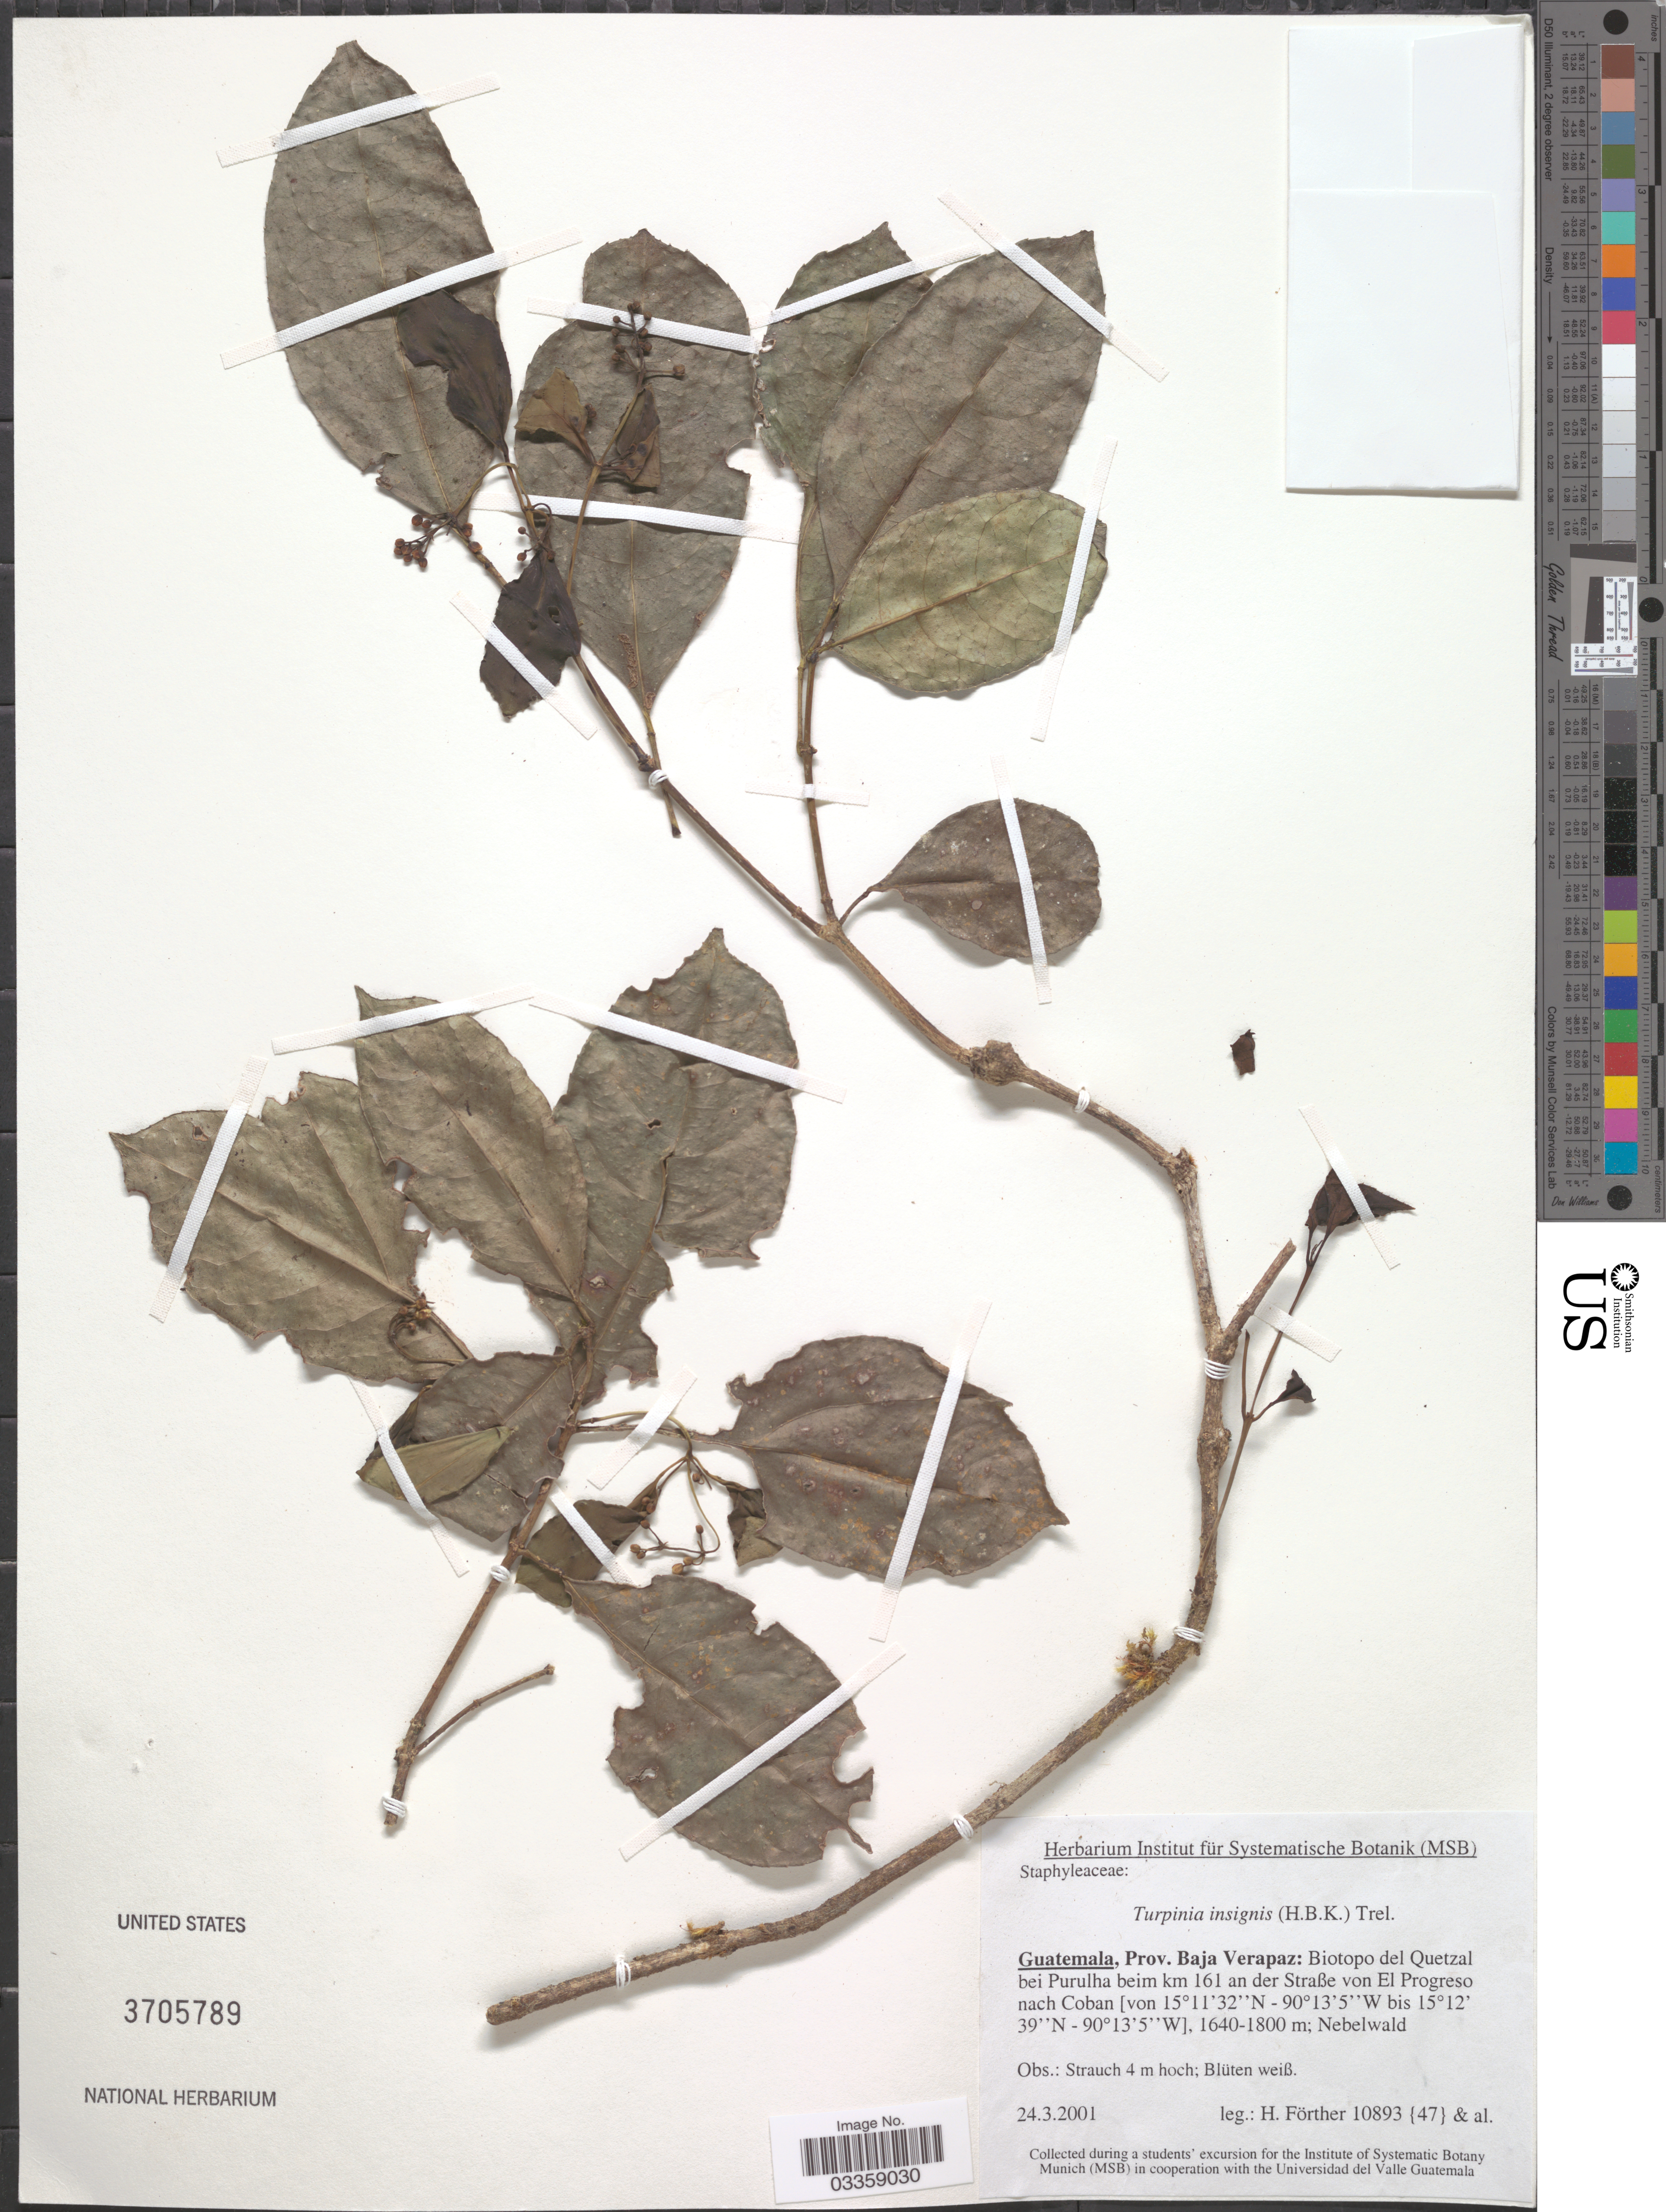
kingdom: Plantae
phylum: Tracheophyta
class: Magnoliopsida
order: Crossosomatales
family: Staphyleaceae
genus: Turpinia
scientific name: Turpinia insignis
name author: (Kunth) Tul.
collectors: H. Förther & et al.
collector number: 10893 {47}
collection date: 2001-03-24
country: Guatemala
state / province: Baja Verapaz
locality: Biotopo del Quetzal bei Purulha beim km 161 an der Straße von El Progreso nach Coban.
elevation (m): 1640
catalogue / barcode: US 3705789